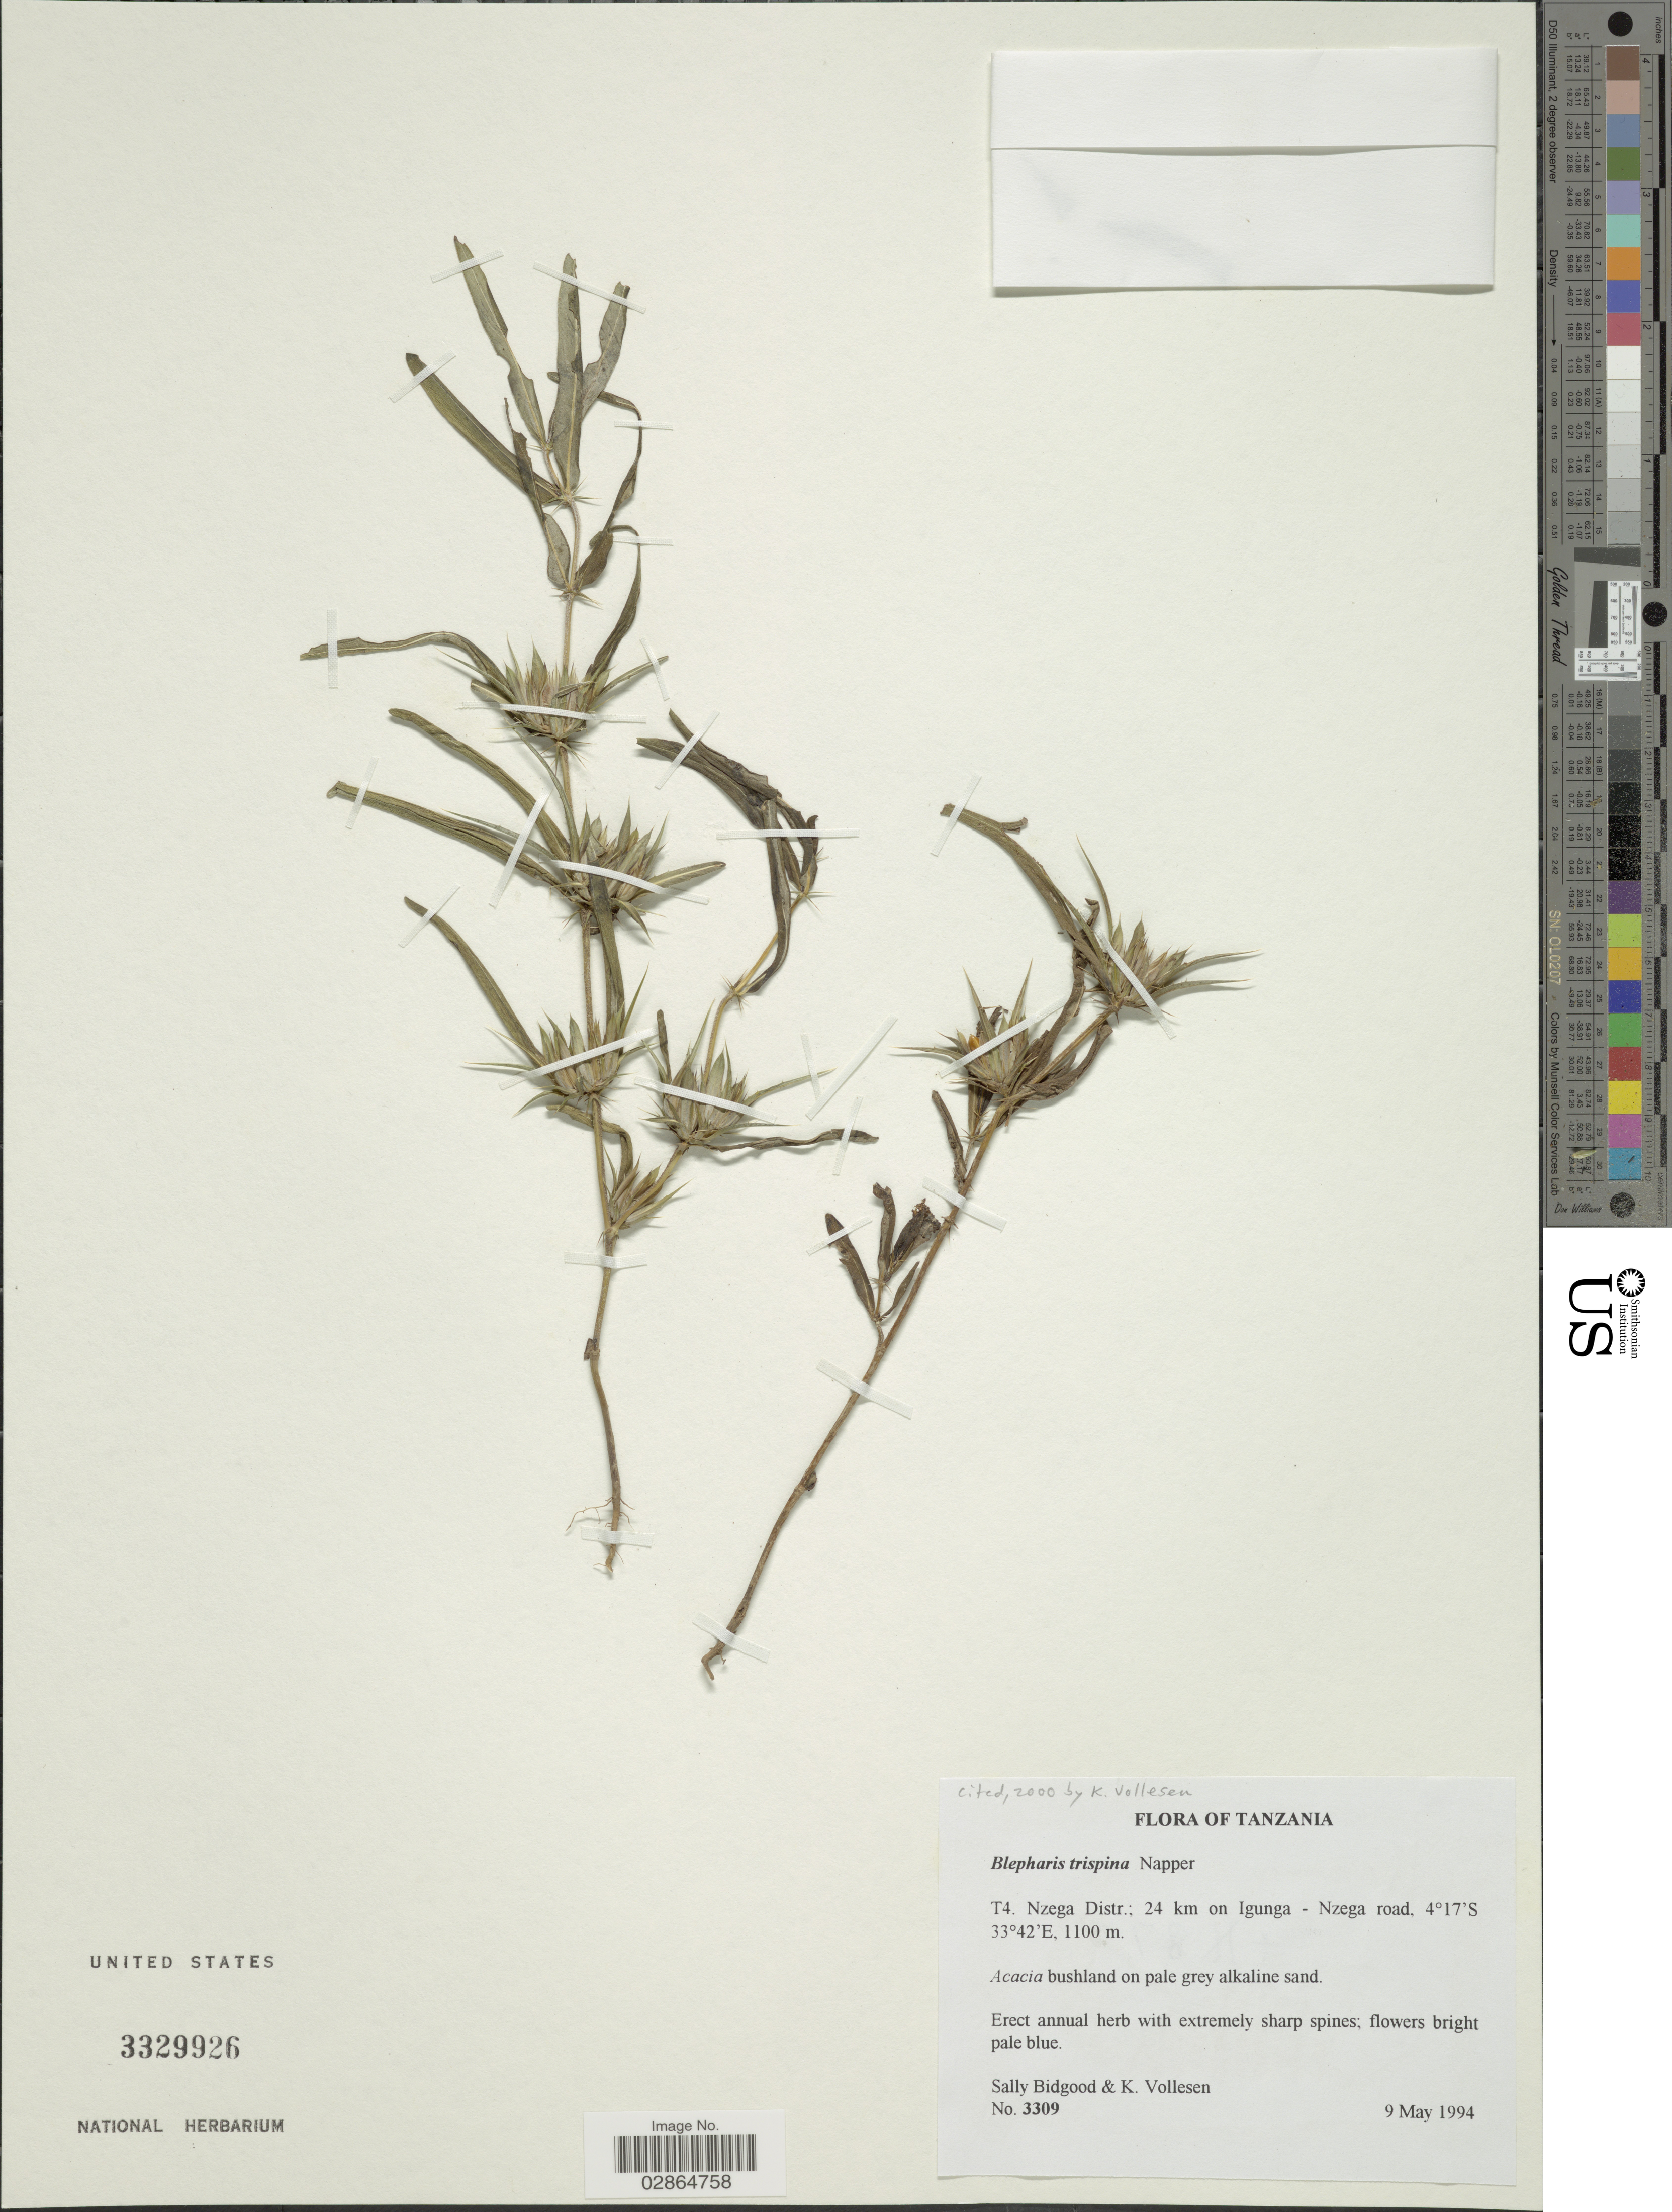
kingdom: Plantae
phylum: Tracheophyta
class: Magnoliopsida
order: Lamiales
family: Acanthaceae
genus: Blepharis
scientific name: Blepharis trispina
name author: Napper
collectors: S. Bidgood & K. Vollesen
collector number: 3309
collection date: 1994-05-09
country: Tanzania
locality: T4, Nzega Distr.: 24 km on Igunga - Nzega road.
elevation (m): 1100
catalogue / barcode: US 3329926